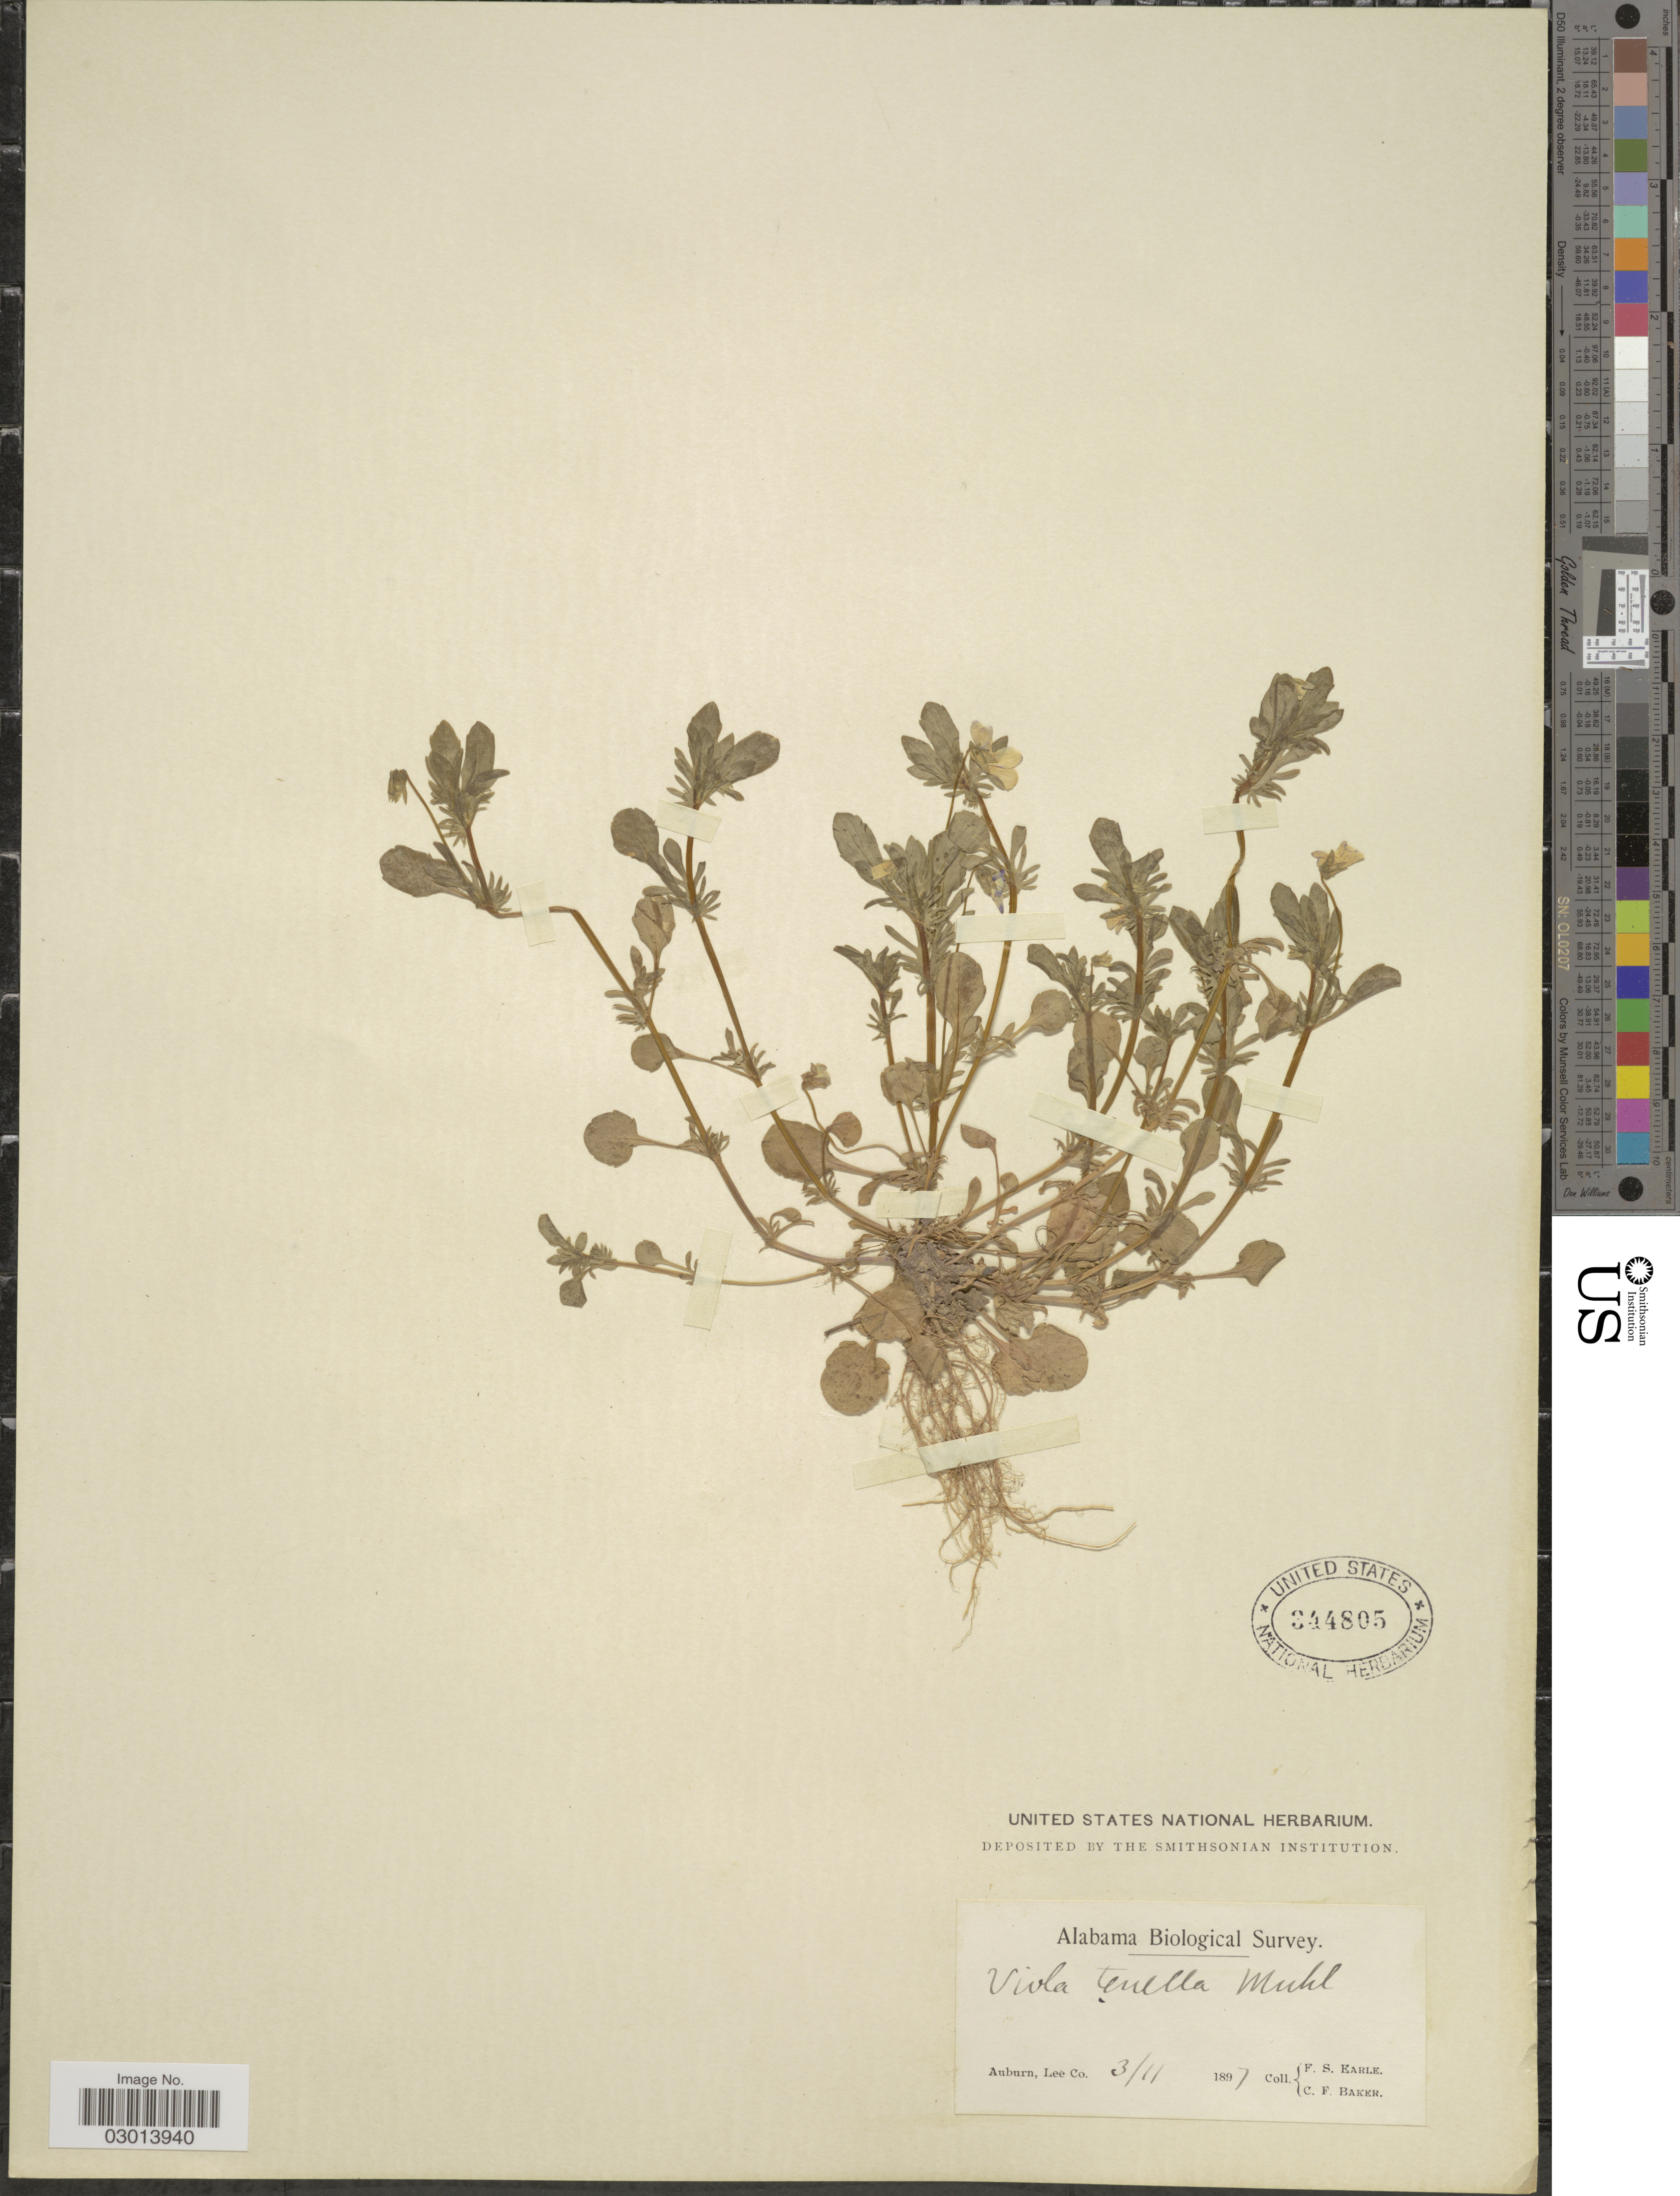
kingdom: Plantae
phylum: Tracheophyta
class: Magnoliopsida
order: Malpighiales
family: Violaceae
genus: Viola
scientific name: Viola rafinesquei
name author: Greene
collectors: F. S. Earle & C. F. Baker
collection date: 1897-03-11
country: United States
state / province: Alabama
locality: Auburn, Lee Co.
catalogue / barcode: US 344805